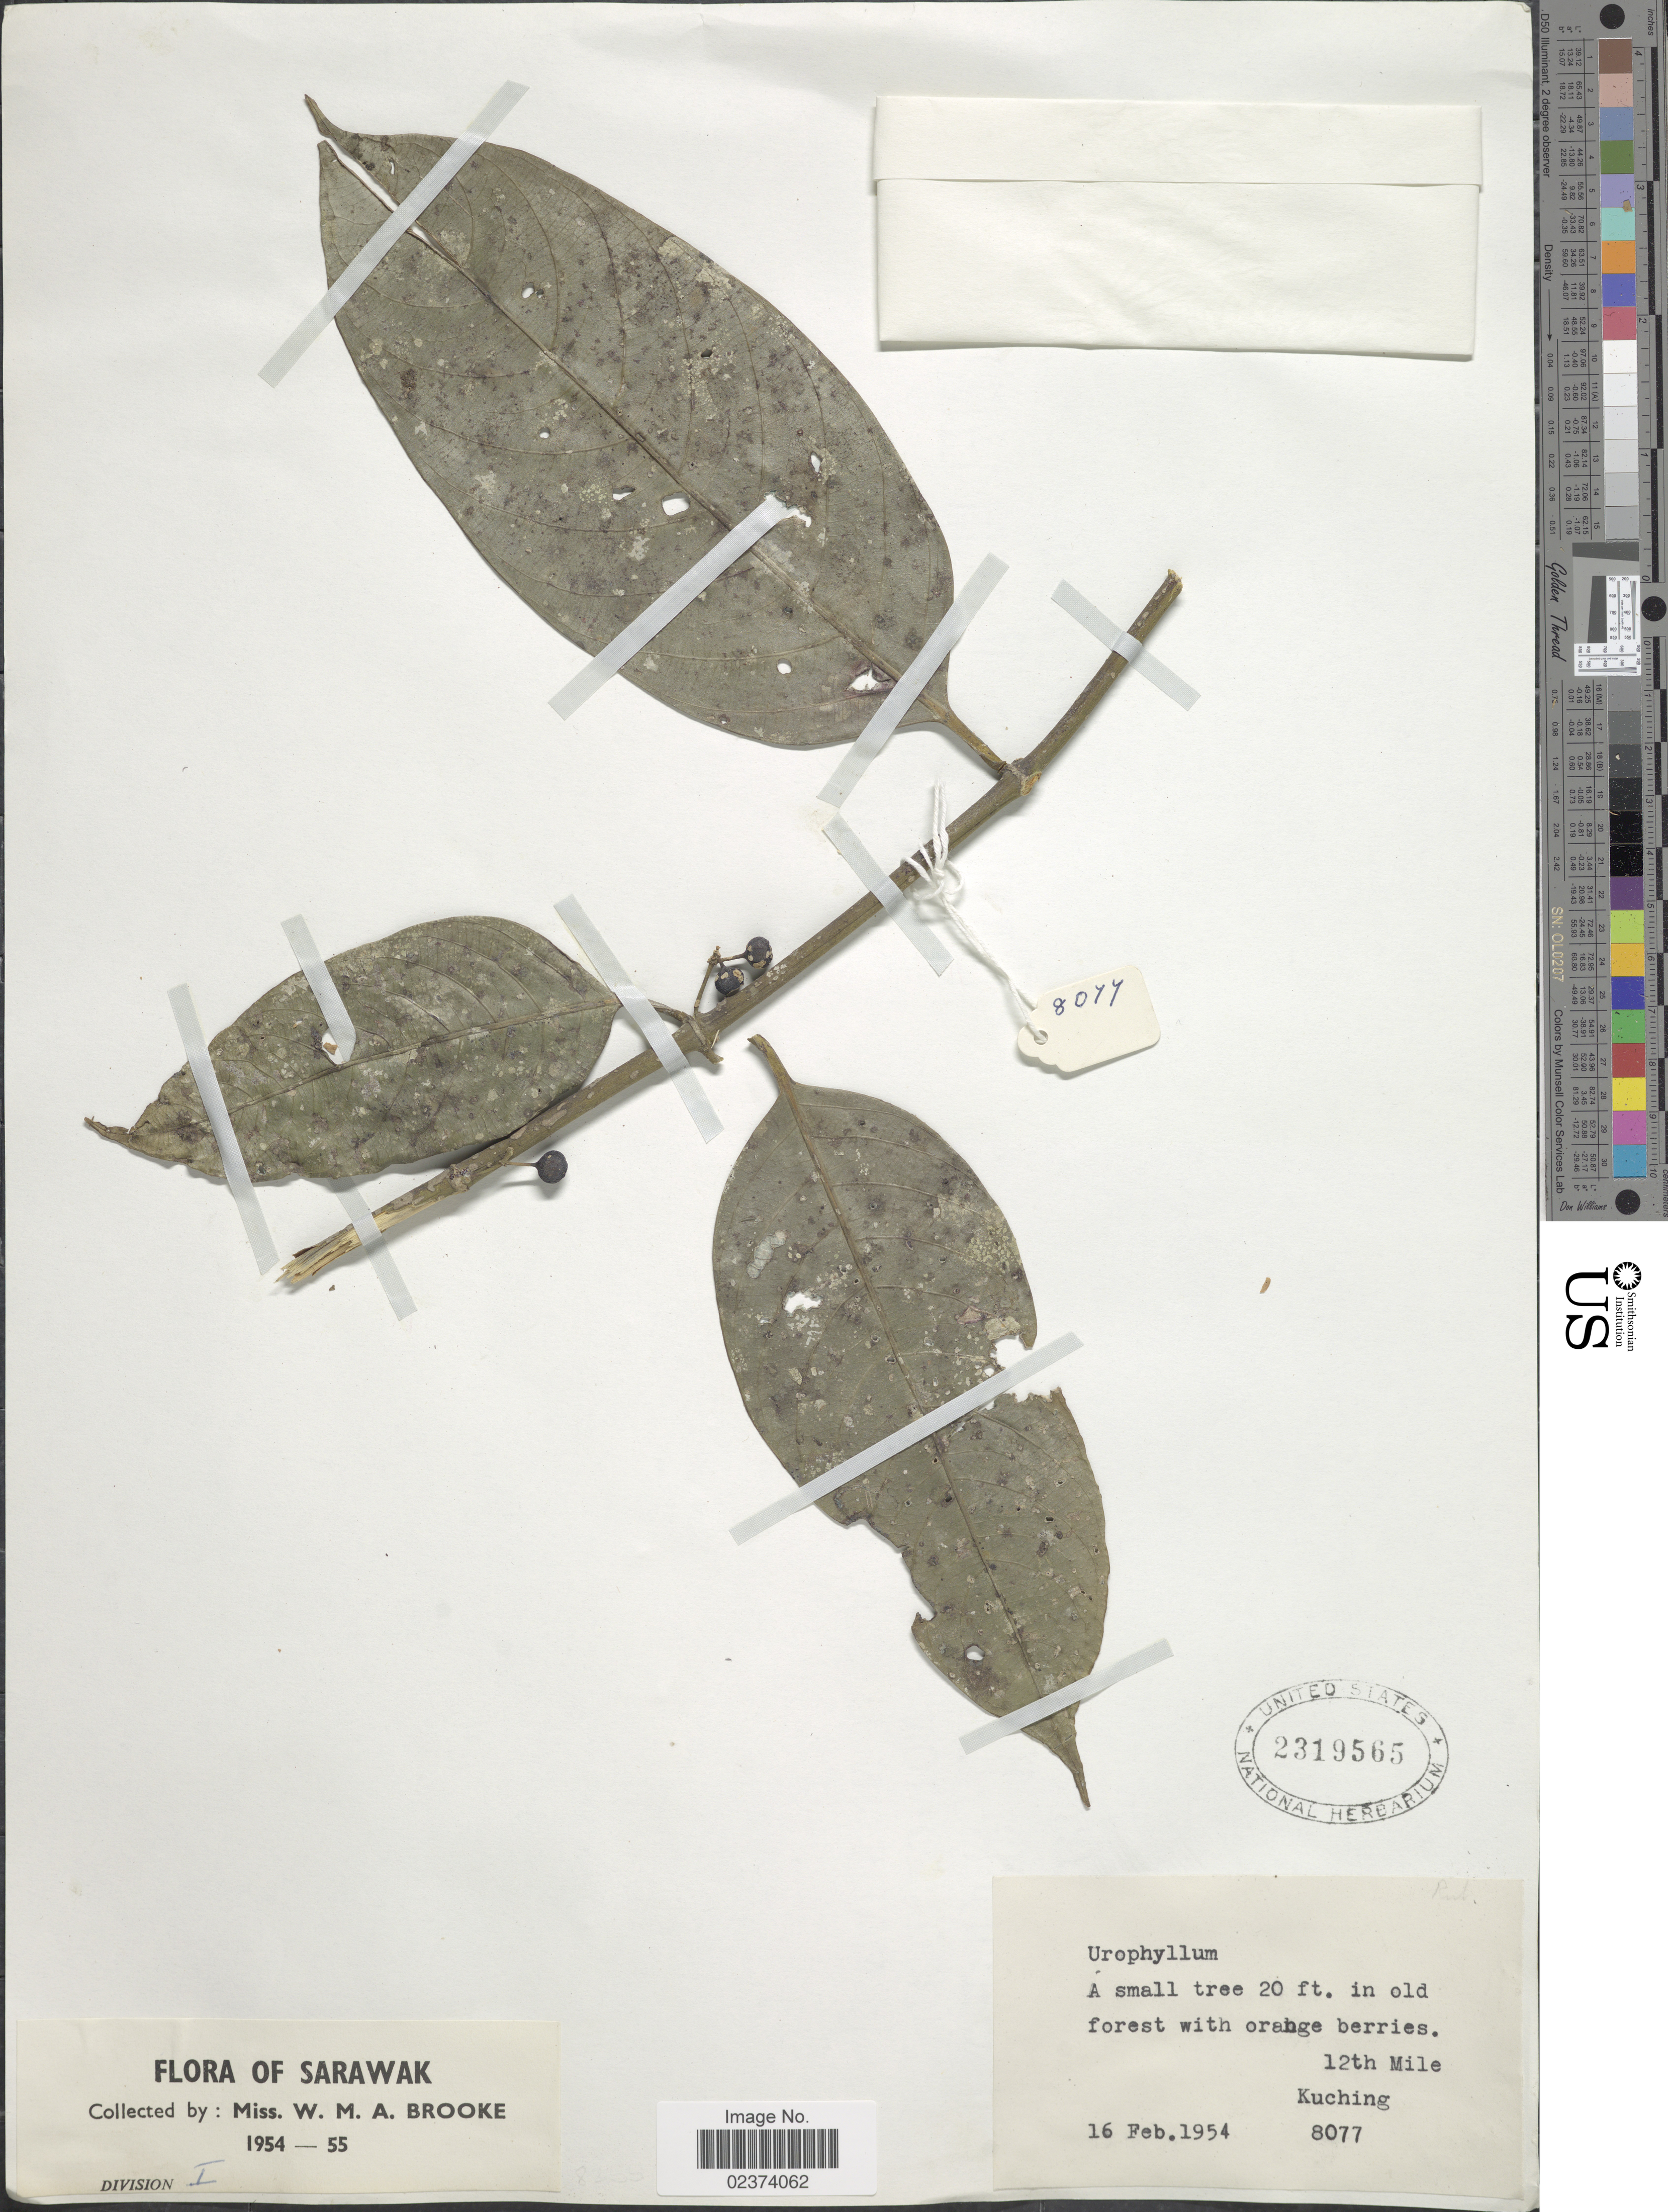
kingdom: Plantae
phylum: Tracheophyta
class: Magnoliopsida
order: Gentianales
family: Rubiaceae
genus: Urophyllum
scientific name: Urophyllum sp.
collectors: W. Brooke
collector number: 8077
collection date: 1954-02-16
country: Malaysia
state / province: Sarawak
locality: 12th Mile Kuching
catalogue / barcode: US 2319565